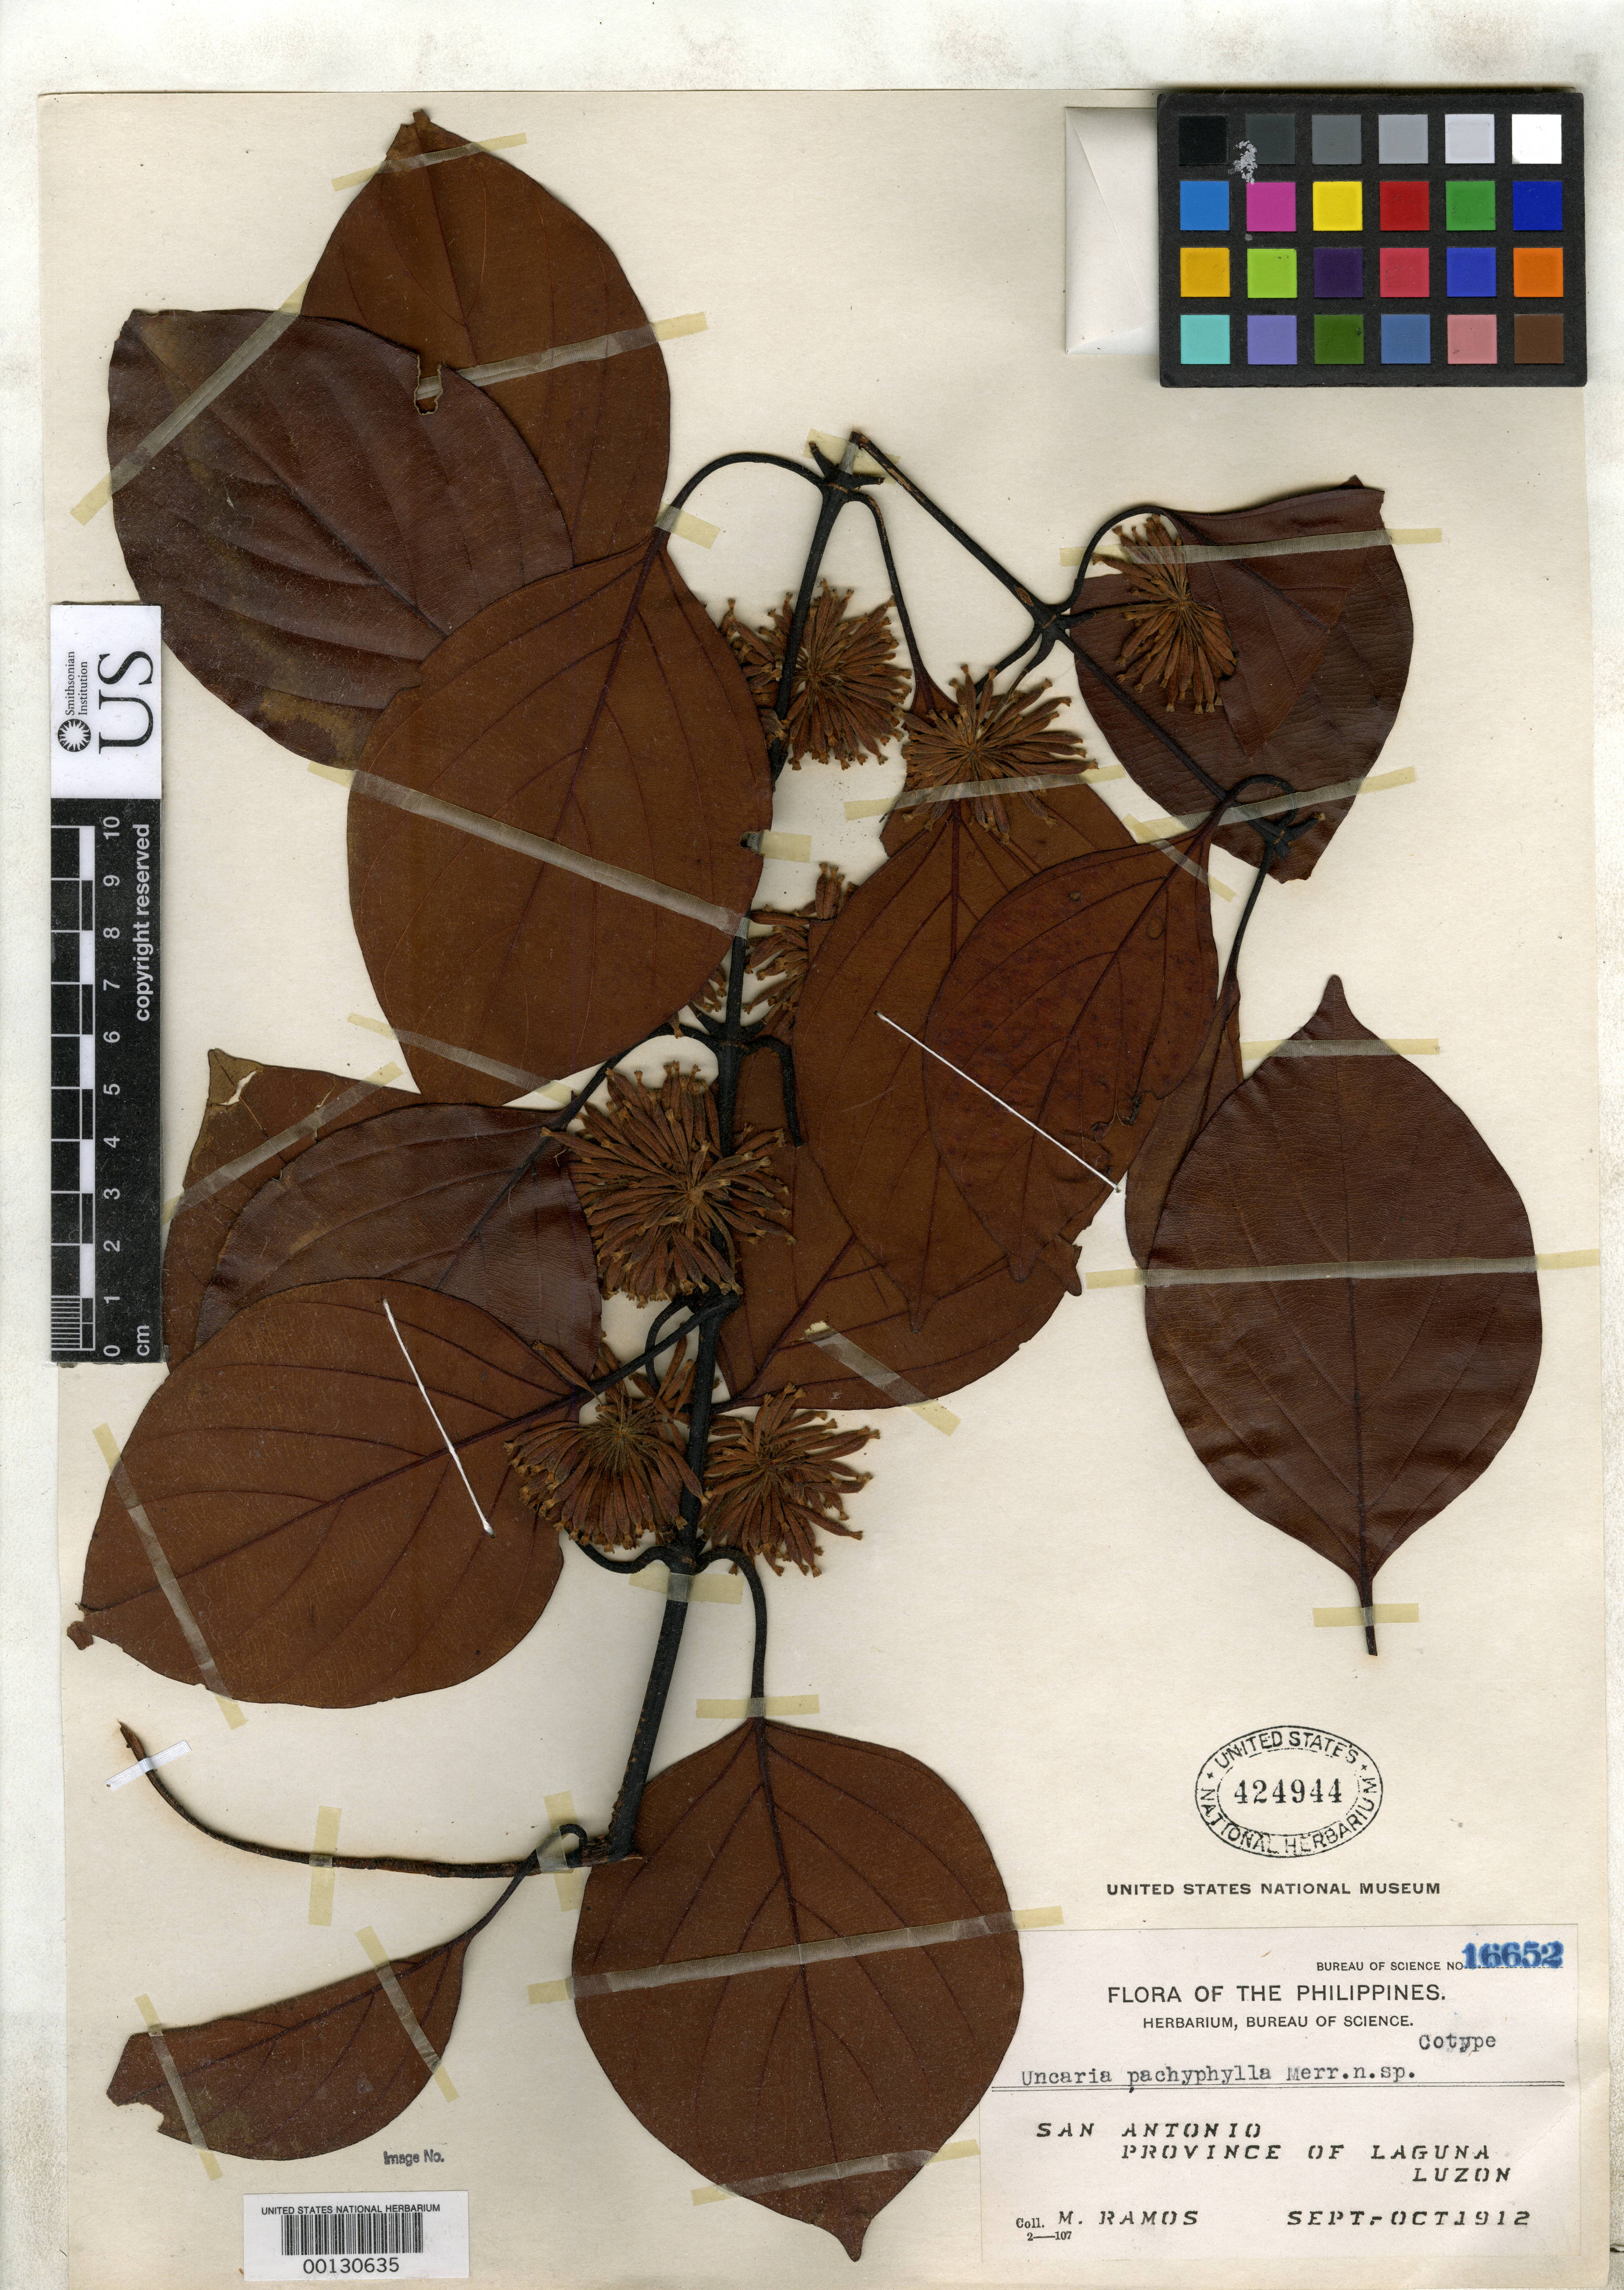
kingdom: Plantae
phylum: Tracheophyta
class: Magnoliopsida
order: Gentianales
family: Rubiaceae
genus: Uncaria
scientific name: Uncaria pachyphylla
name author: Merr.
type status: Isotype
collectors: M. Ramos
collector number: Bur. Sci. 16652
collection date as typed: Sep 1912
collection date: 1912-09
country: Philippines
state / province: Calabarzon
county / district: Laguna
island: Luzon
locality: San Antonio.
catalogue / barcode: US 424944